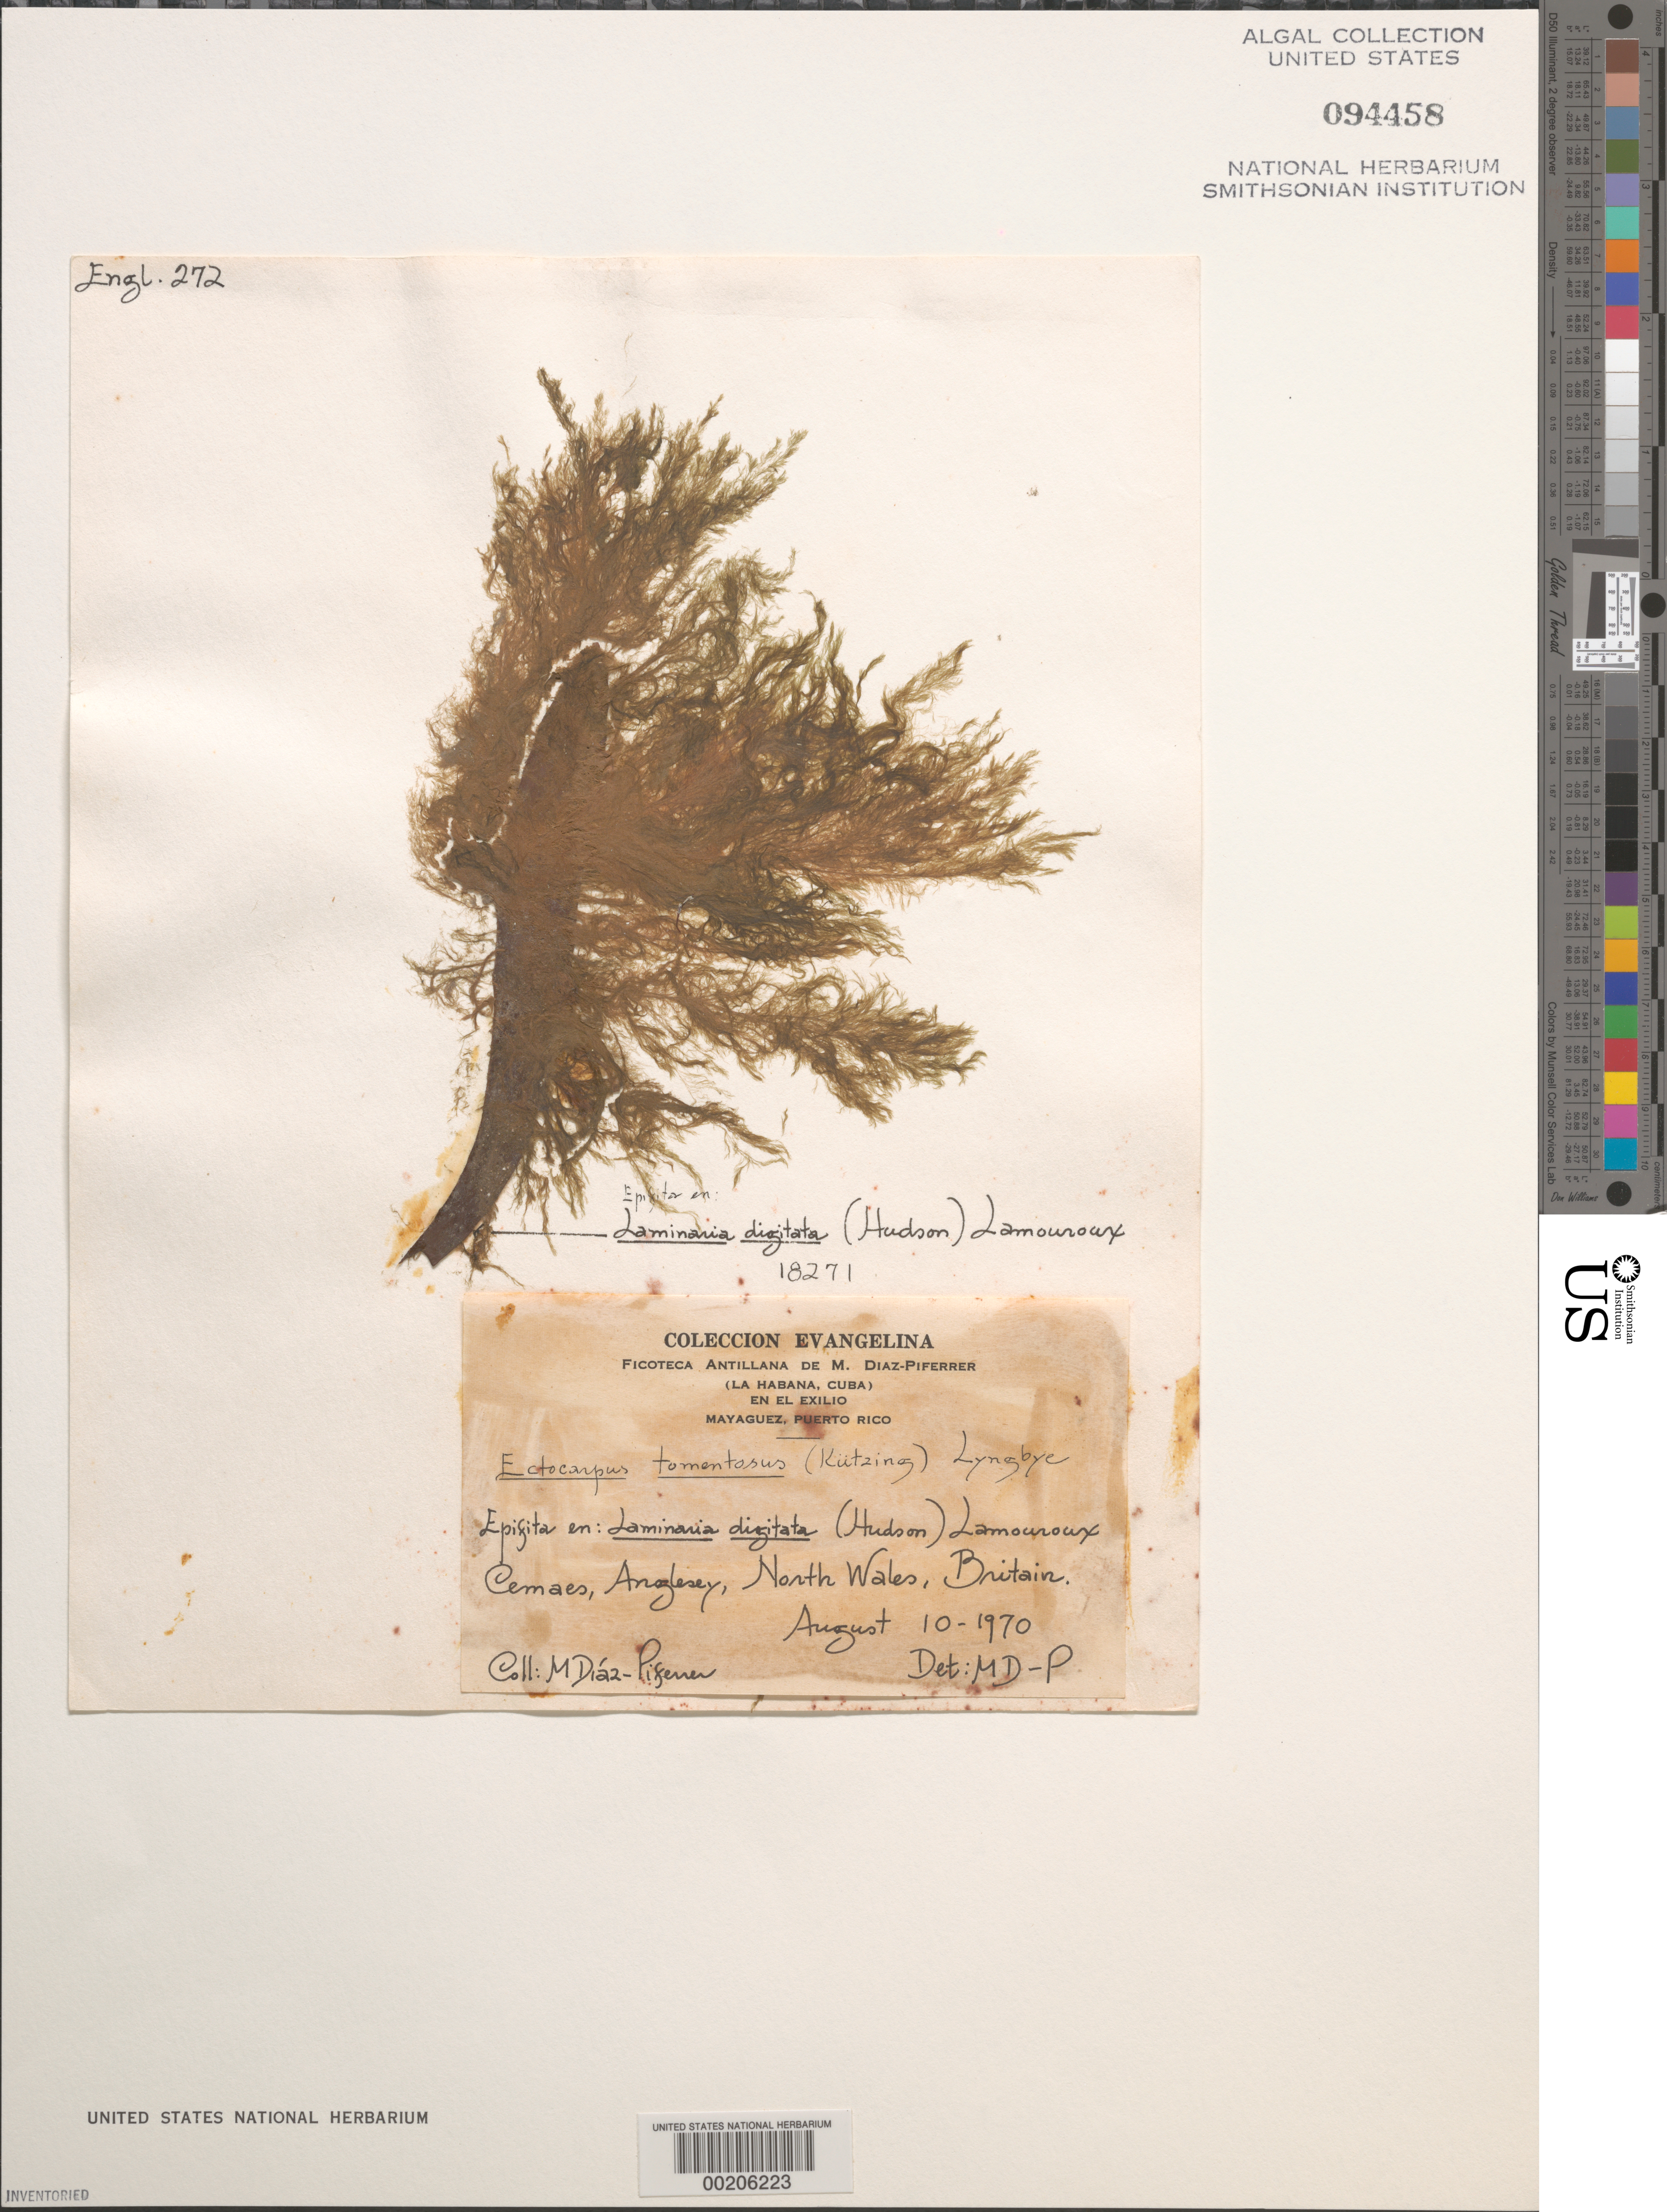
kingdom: Chromista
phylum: Ochrophyta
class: Phaeophyceae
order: Ectocarpales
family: Ectocarpaceae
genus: Spongonema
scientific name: Spongonema tomentosum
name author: (Huds.) Kütz.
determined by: Algae name updating Project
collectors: M. Diaz-Piferrer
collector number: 18271 & ENGL. 272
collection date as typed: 10 Aug 1970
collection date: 1970-08-10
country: United Kingdom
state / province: Wales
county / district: Gwynedd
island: Anglesey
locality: Cemaes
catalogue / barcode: US 94458